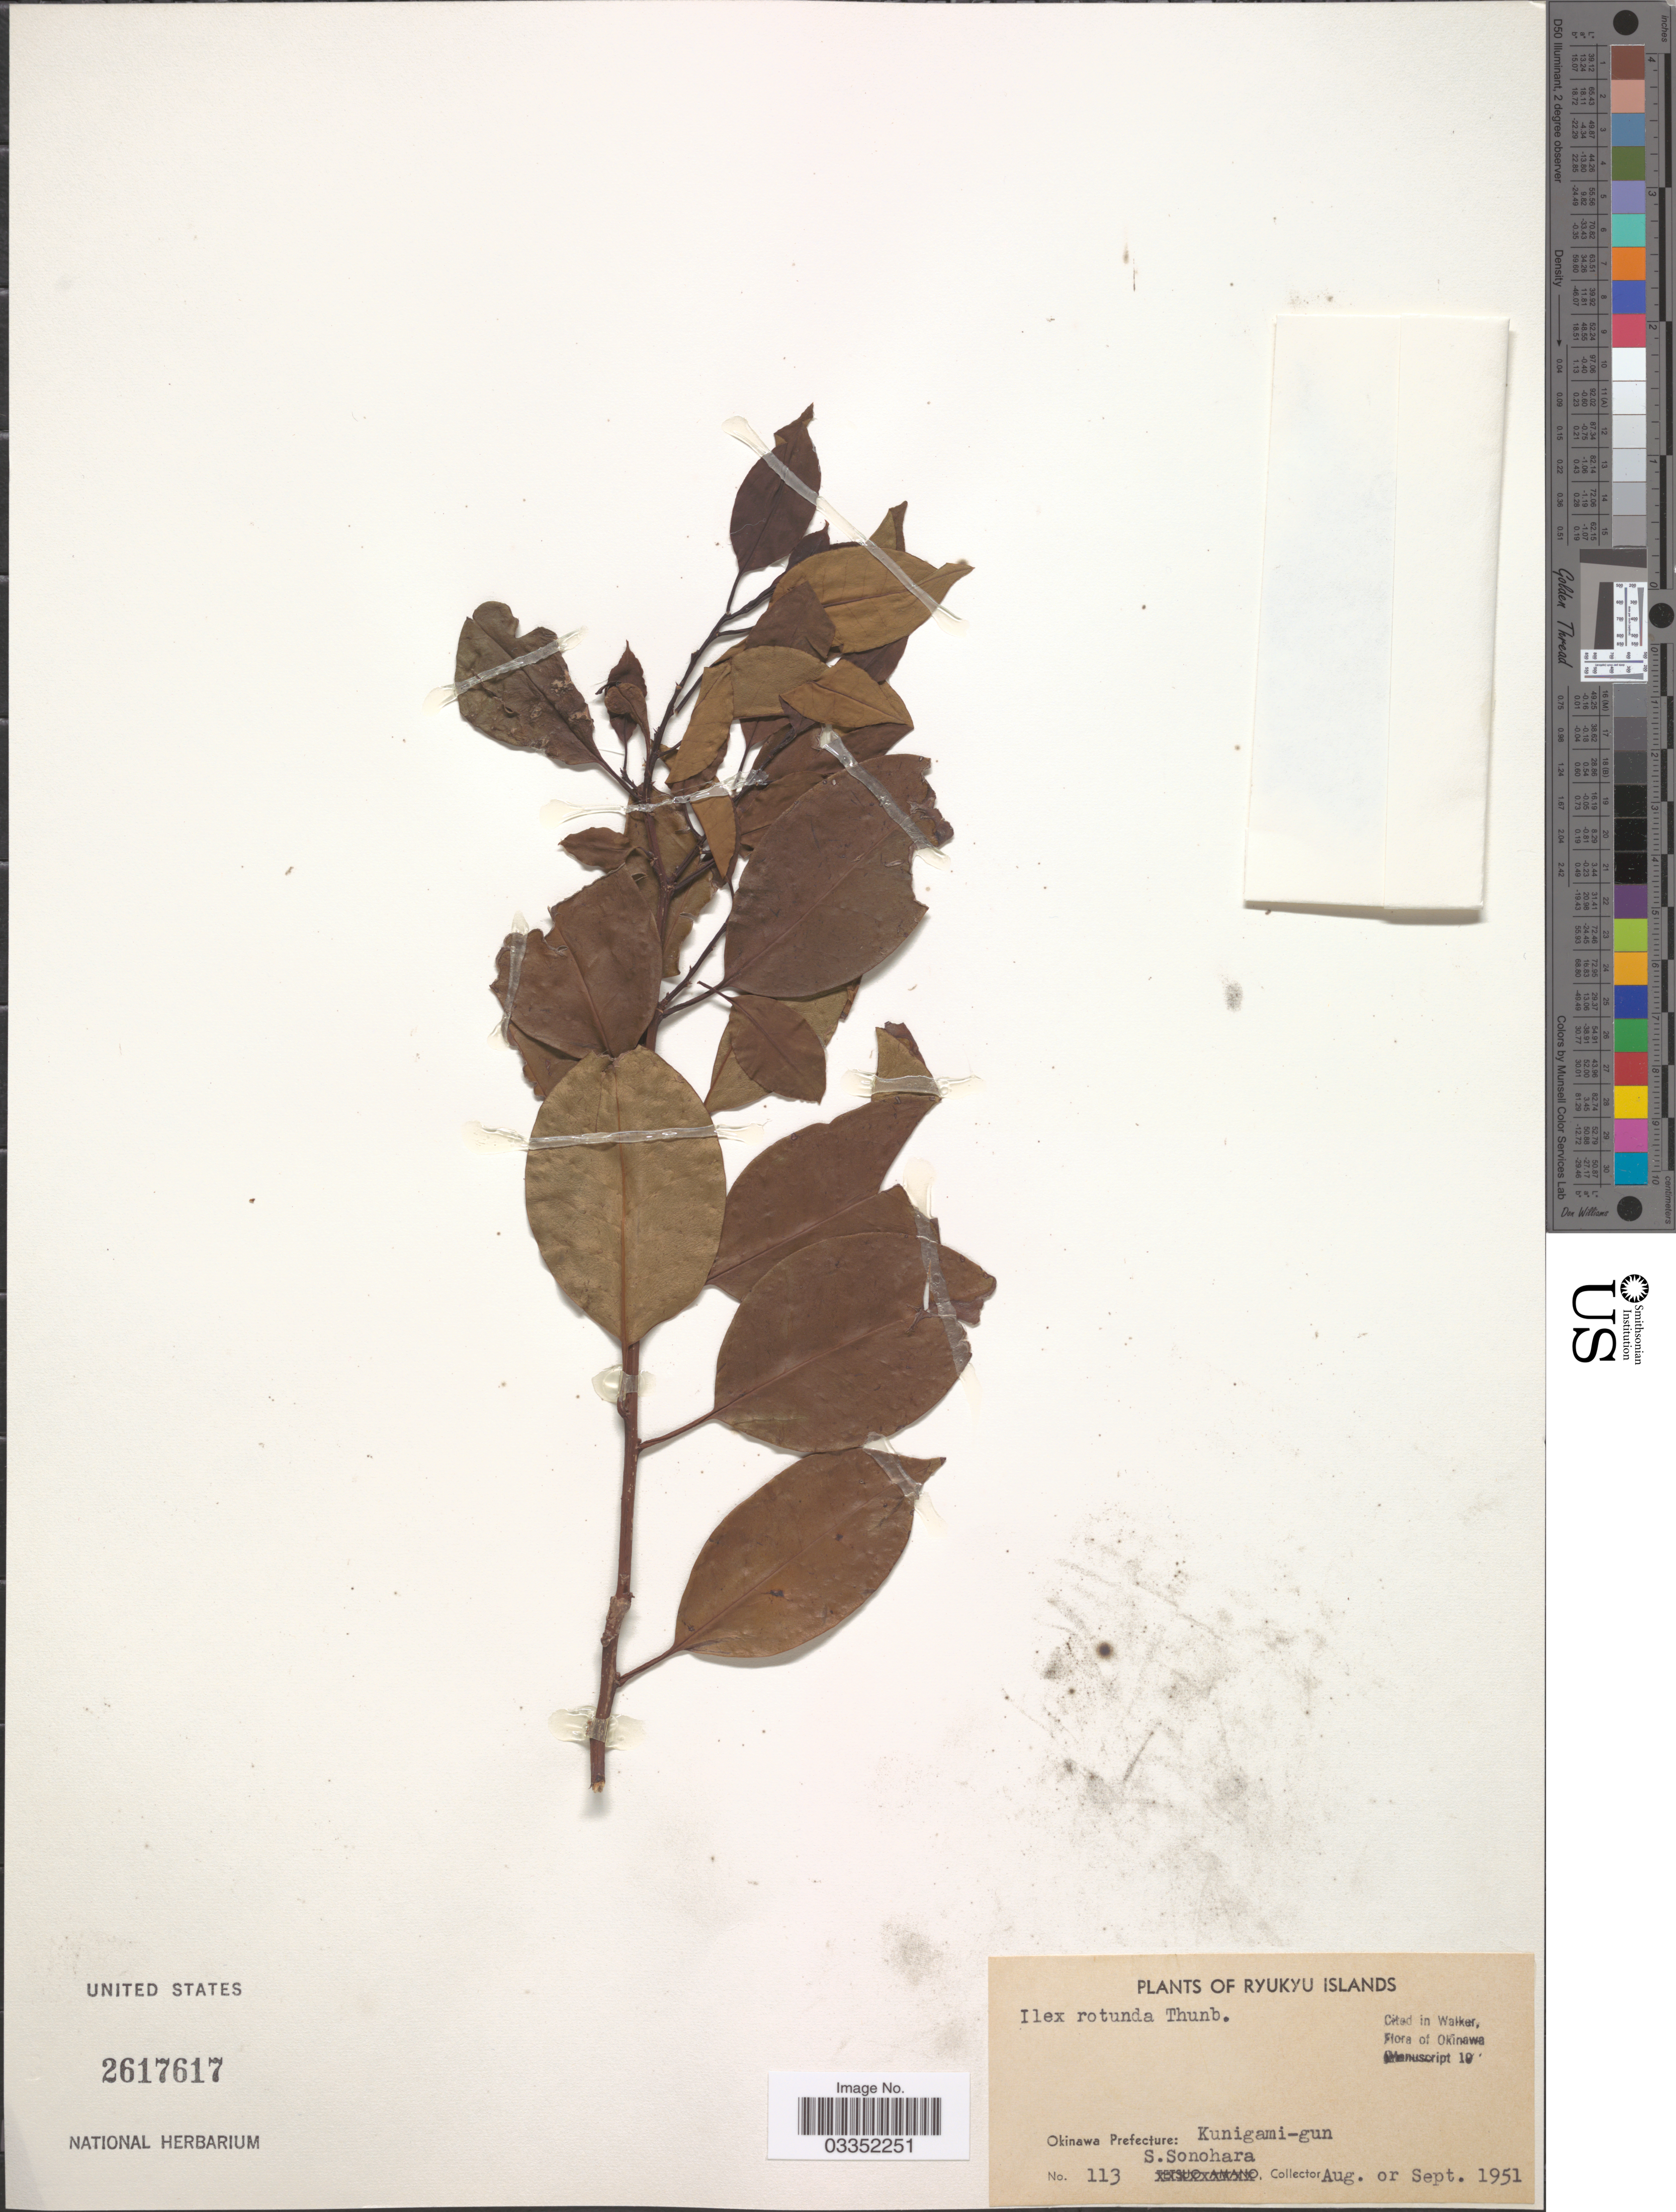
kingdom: Plantae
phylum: Tracheophyta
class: Magnoliopsida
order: Aquifoliales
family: Aquifoliaceae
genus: Ilex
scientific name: Ilex rotunda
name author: Thunb.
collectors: S. Sonohara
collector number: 113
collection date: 1951-08/1951-09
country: Japan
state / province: Okinawa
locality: Ryukyu Islands, Okinawa Prefecture: Kunigami-gun.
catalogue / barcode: US 2617617